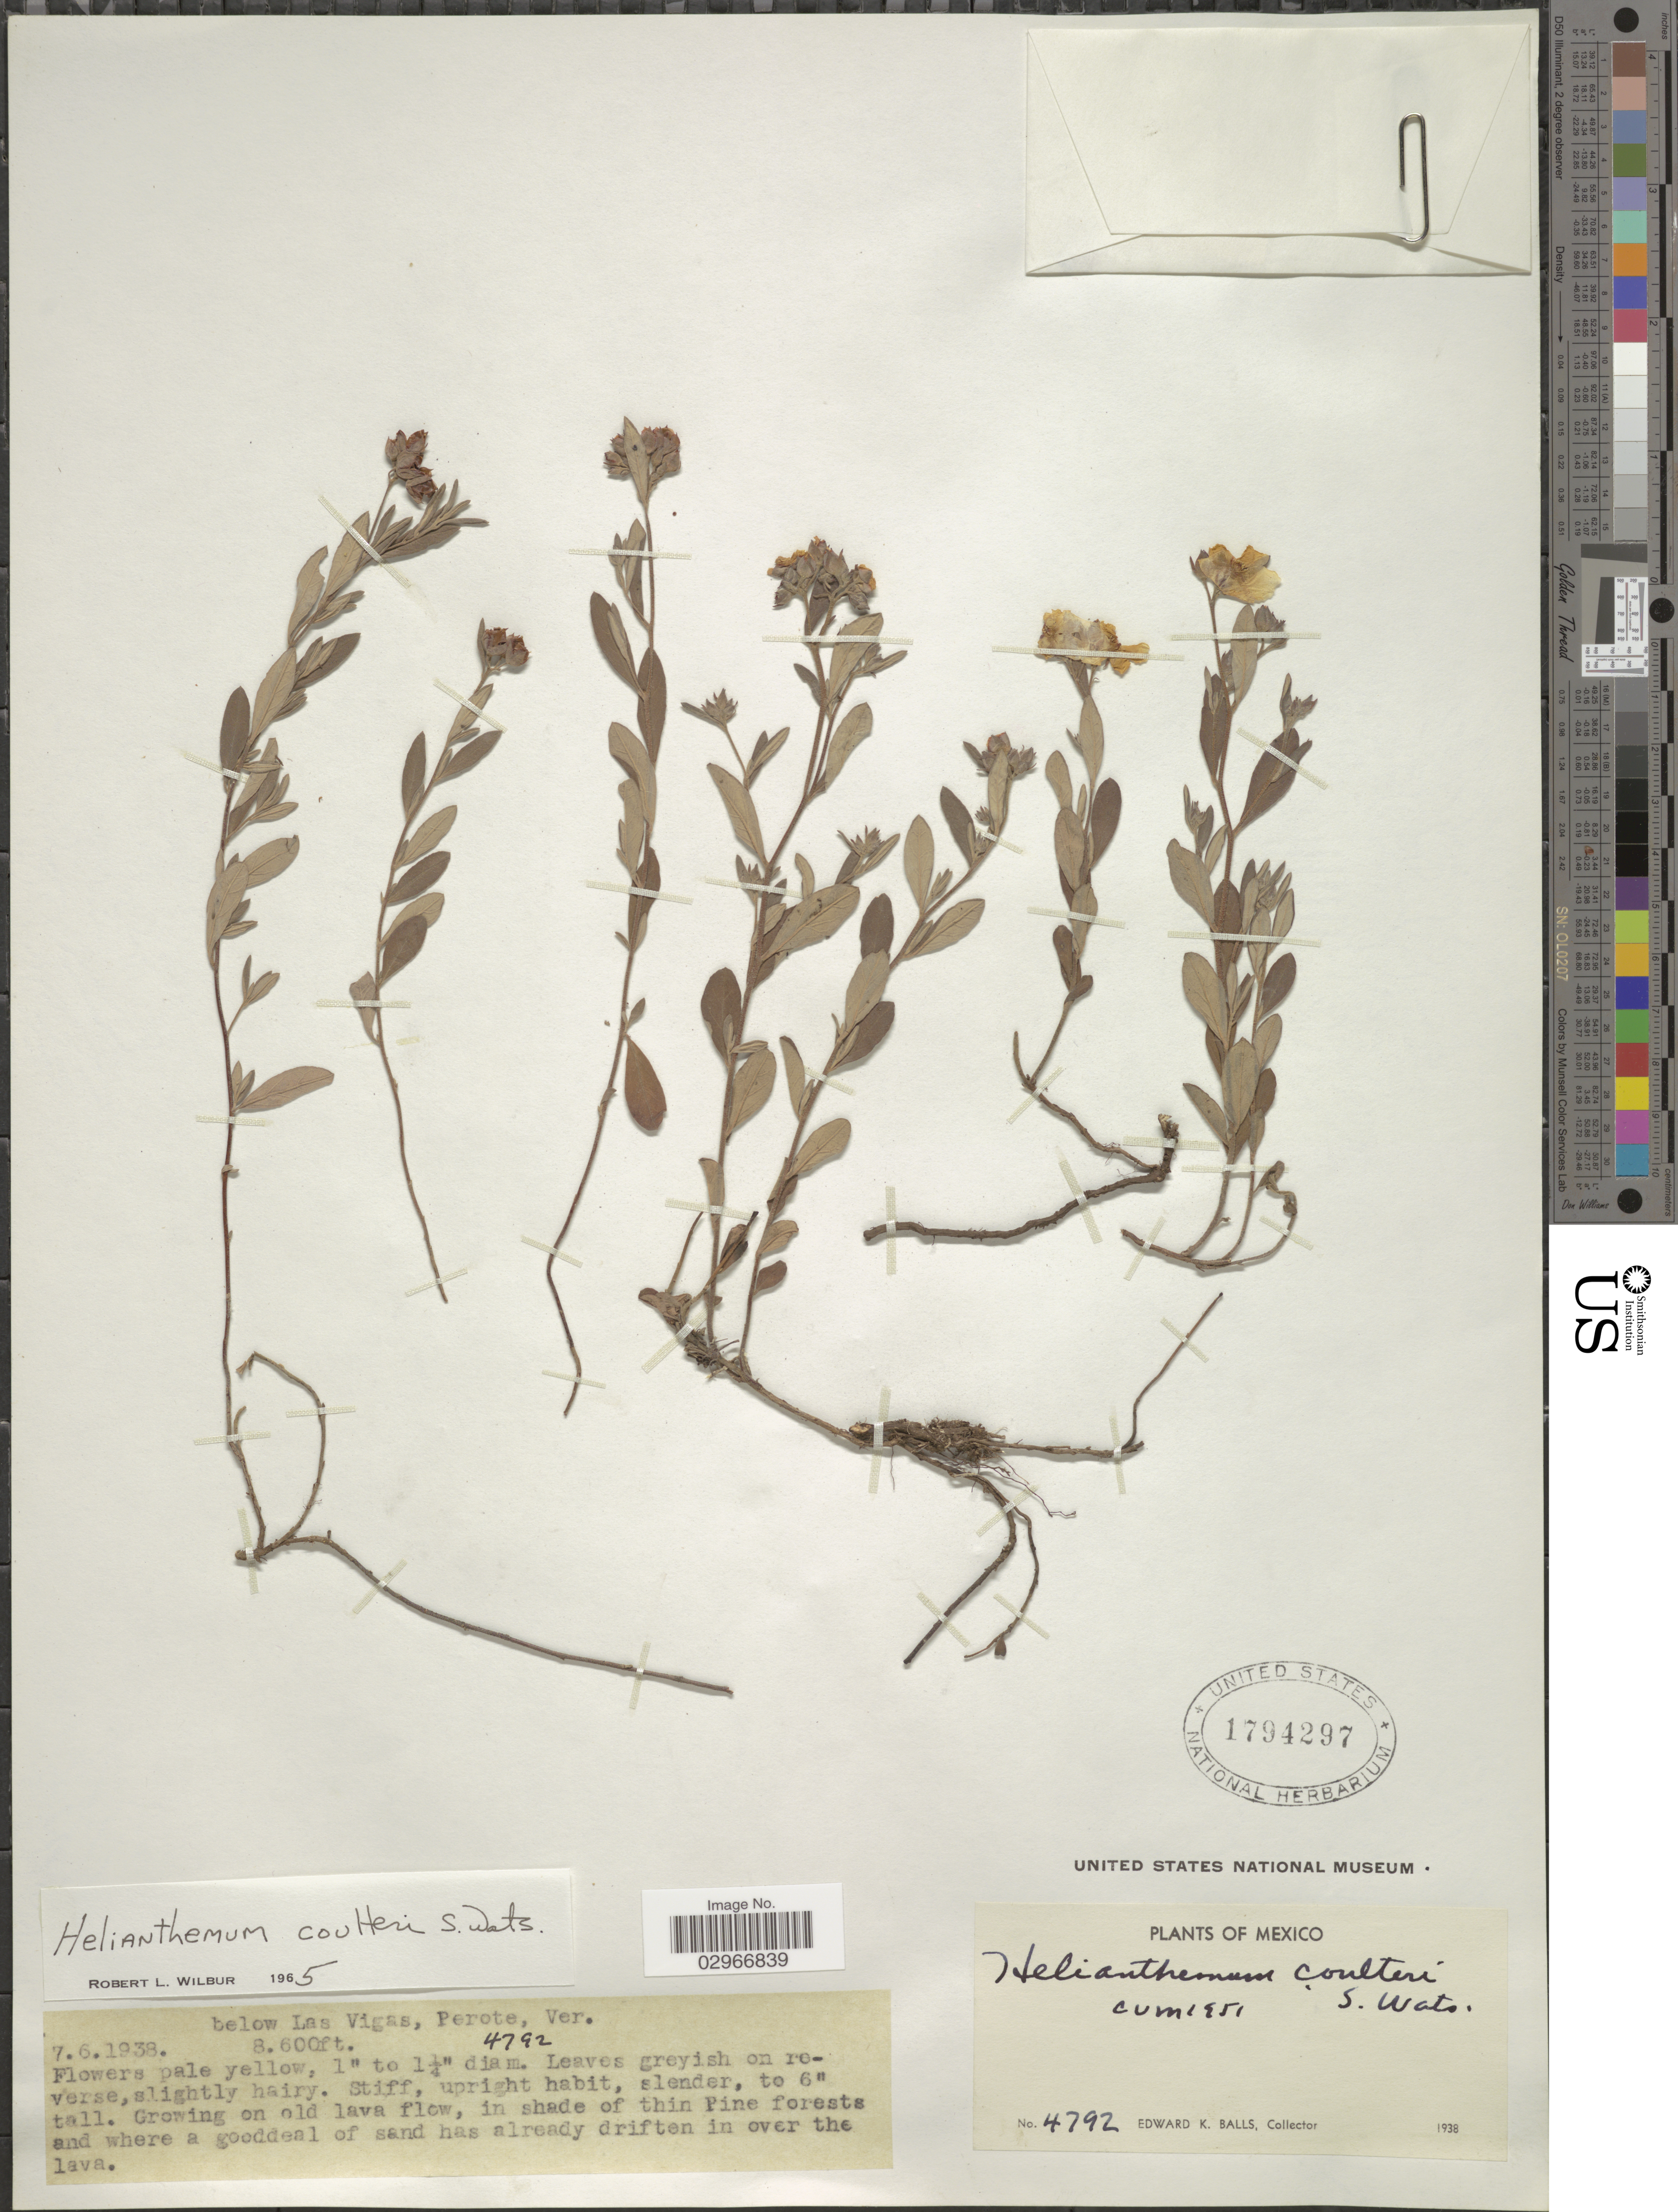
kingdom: Plantae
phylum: Tracheophyta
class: Magnoliopsida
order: Malvales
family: Cistaceae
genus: Helianthemum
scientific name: Helianthemum coulteri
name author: S. Watson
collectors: E. K. Balls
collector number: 4792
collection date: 1938-06-07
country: Mexico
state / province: Veracruz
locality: Below Las Vigas, Perote. Ver.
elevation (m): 2621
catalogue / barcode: US 1794297